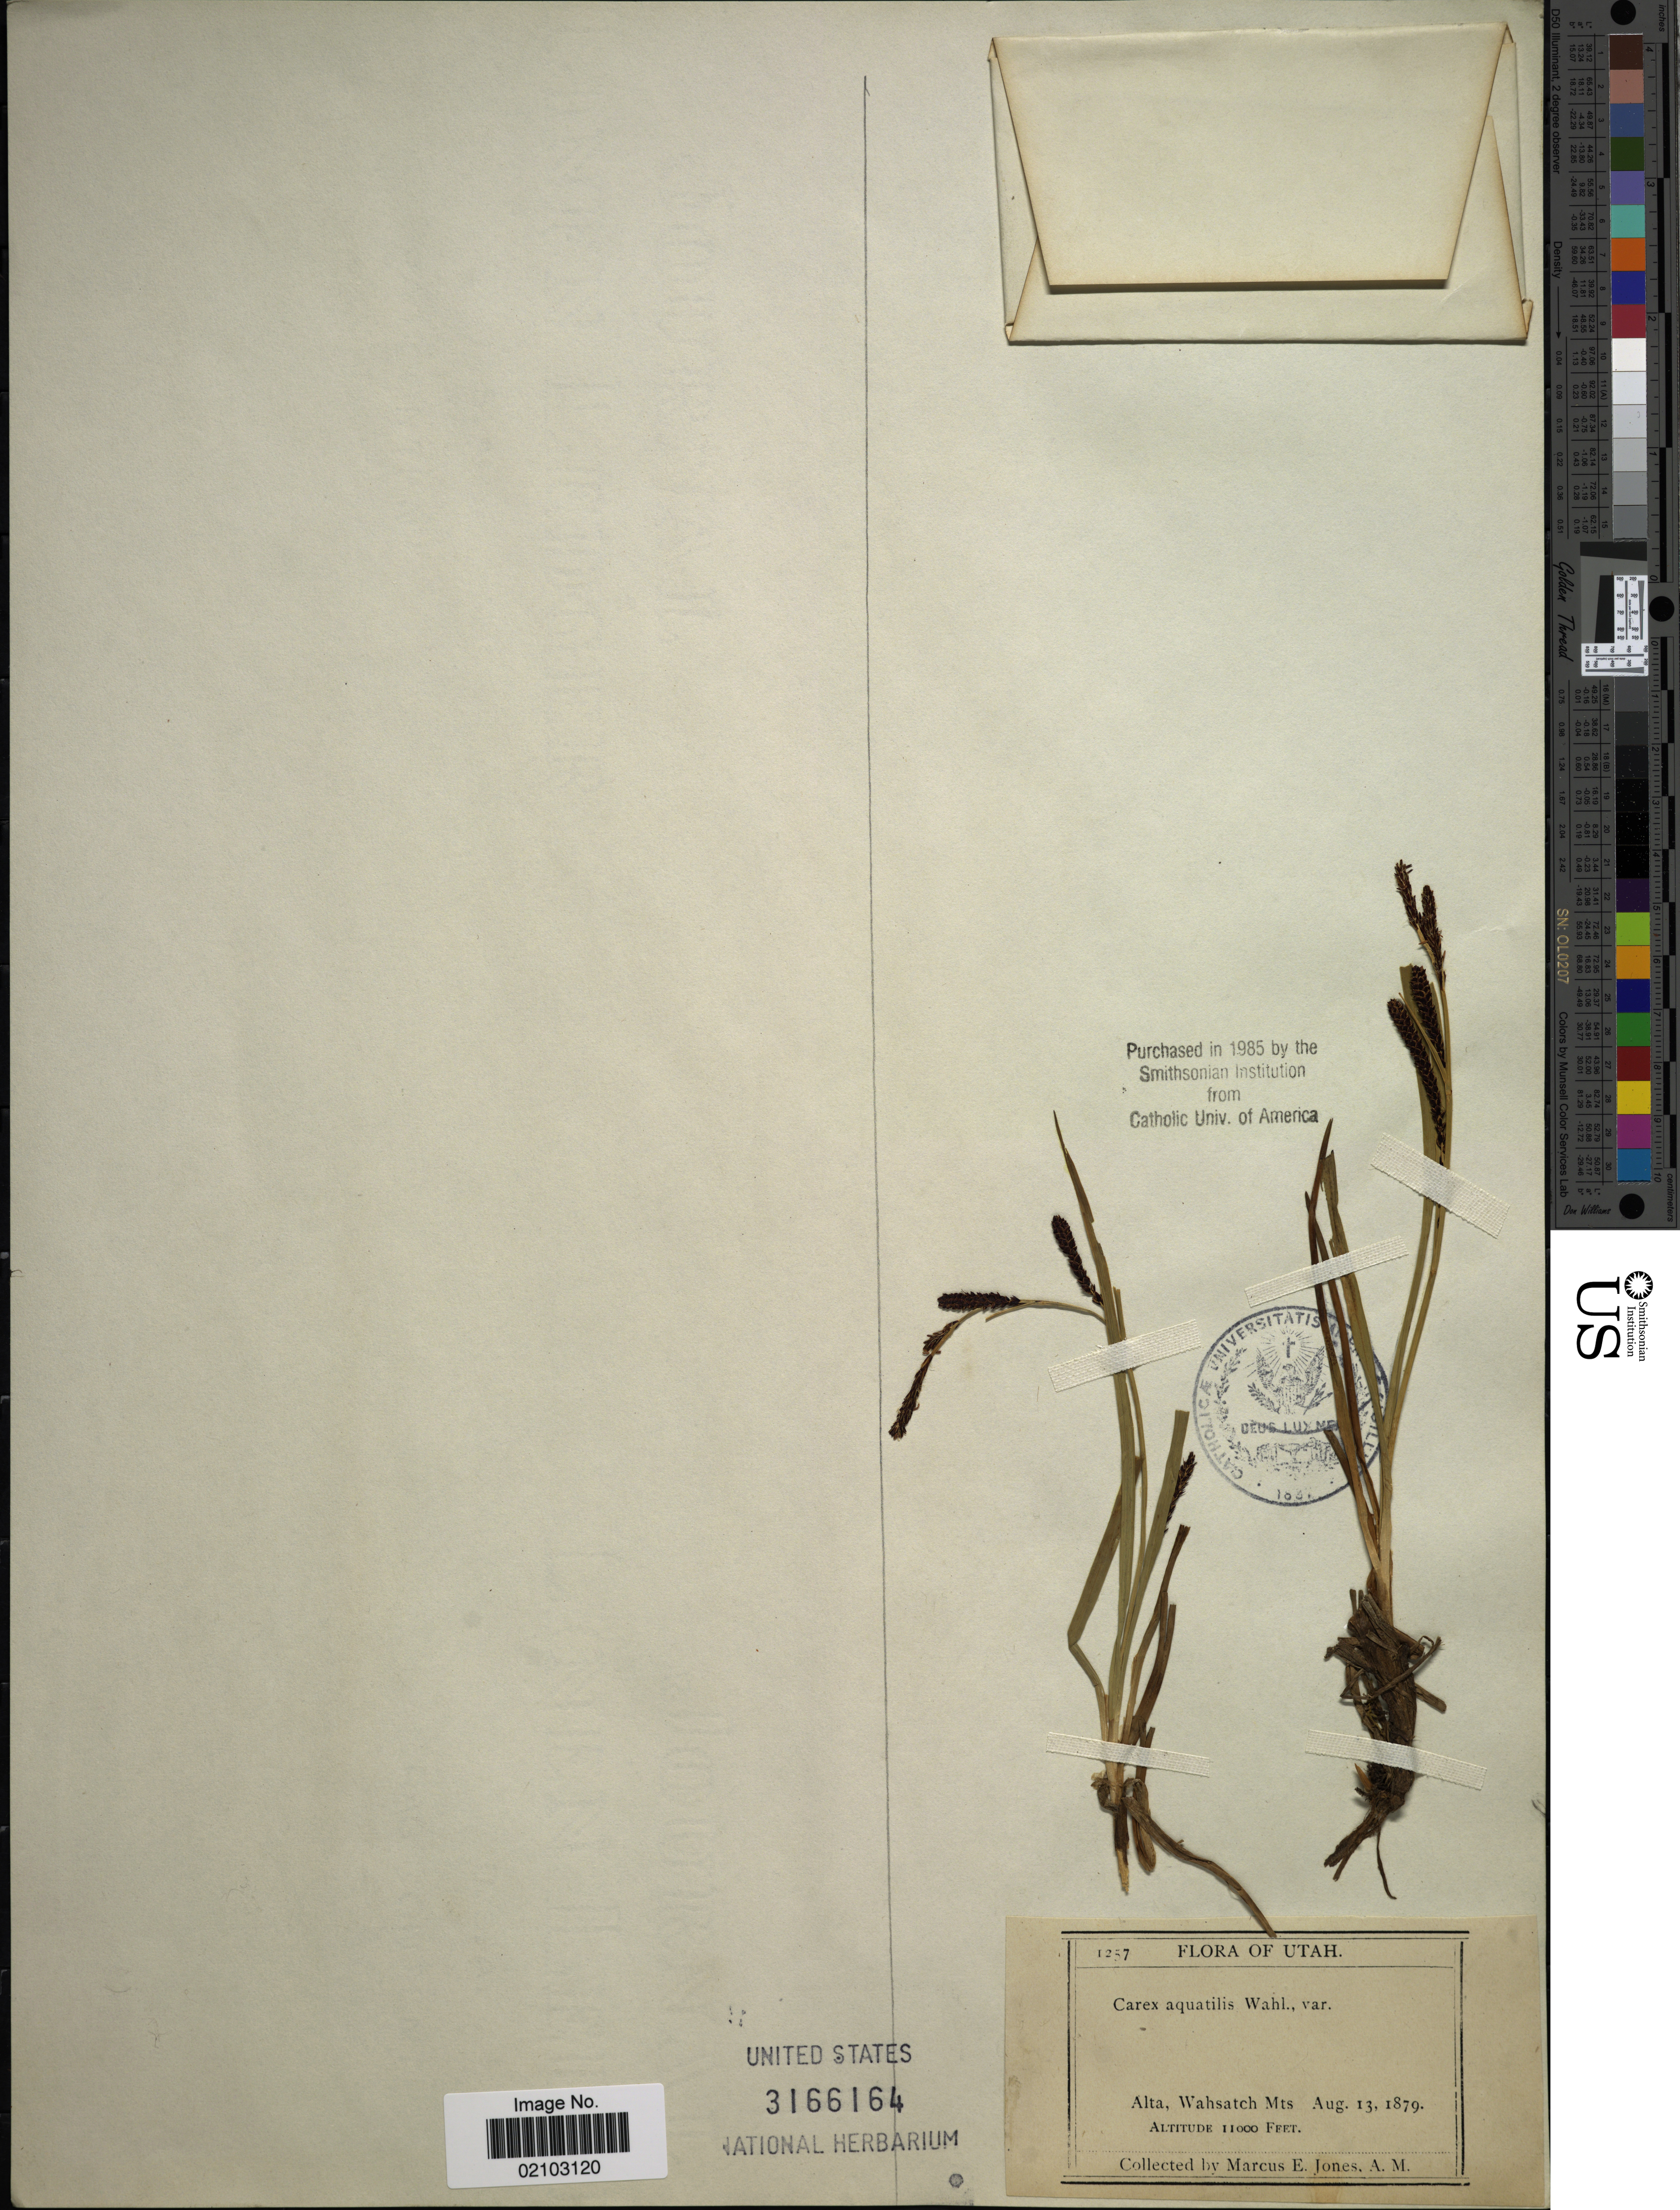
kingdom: Plantae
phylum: Tracheophyta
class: Liliopsida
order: Poales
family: Cyperaceae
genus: Carex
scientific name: Carex aquatilis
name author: Wahlenb.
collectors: M. E. Jones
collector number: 1257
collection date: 1879-08-13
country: United States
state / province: Utah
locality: Alta, Wahsatch Mts.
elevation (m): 3353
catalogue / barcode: US 3166164